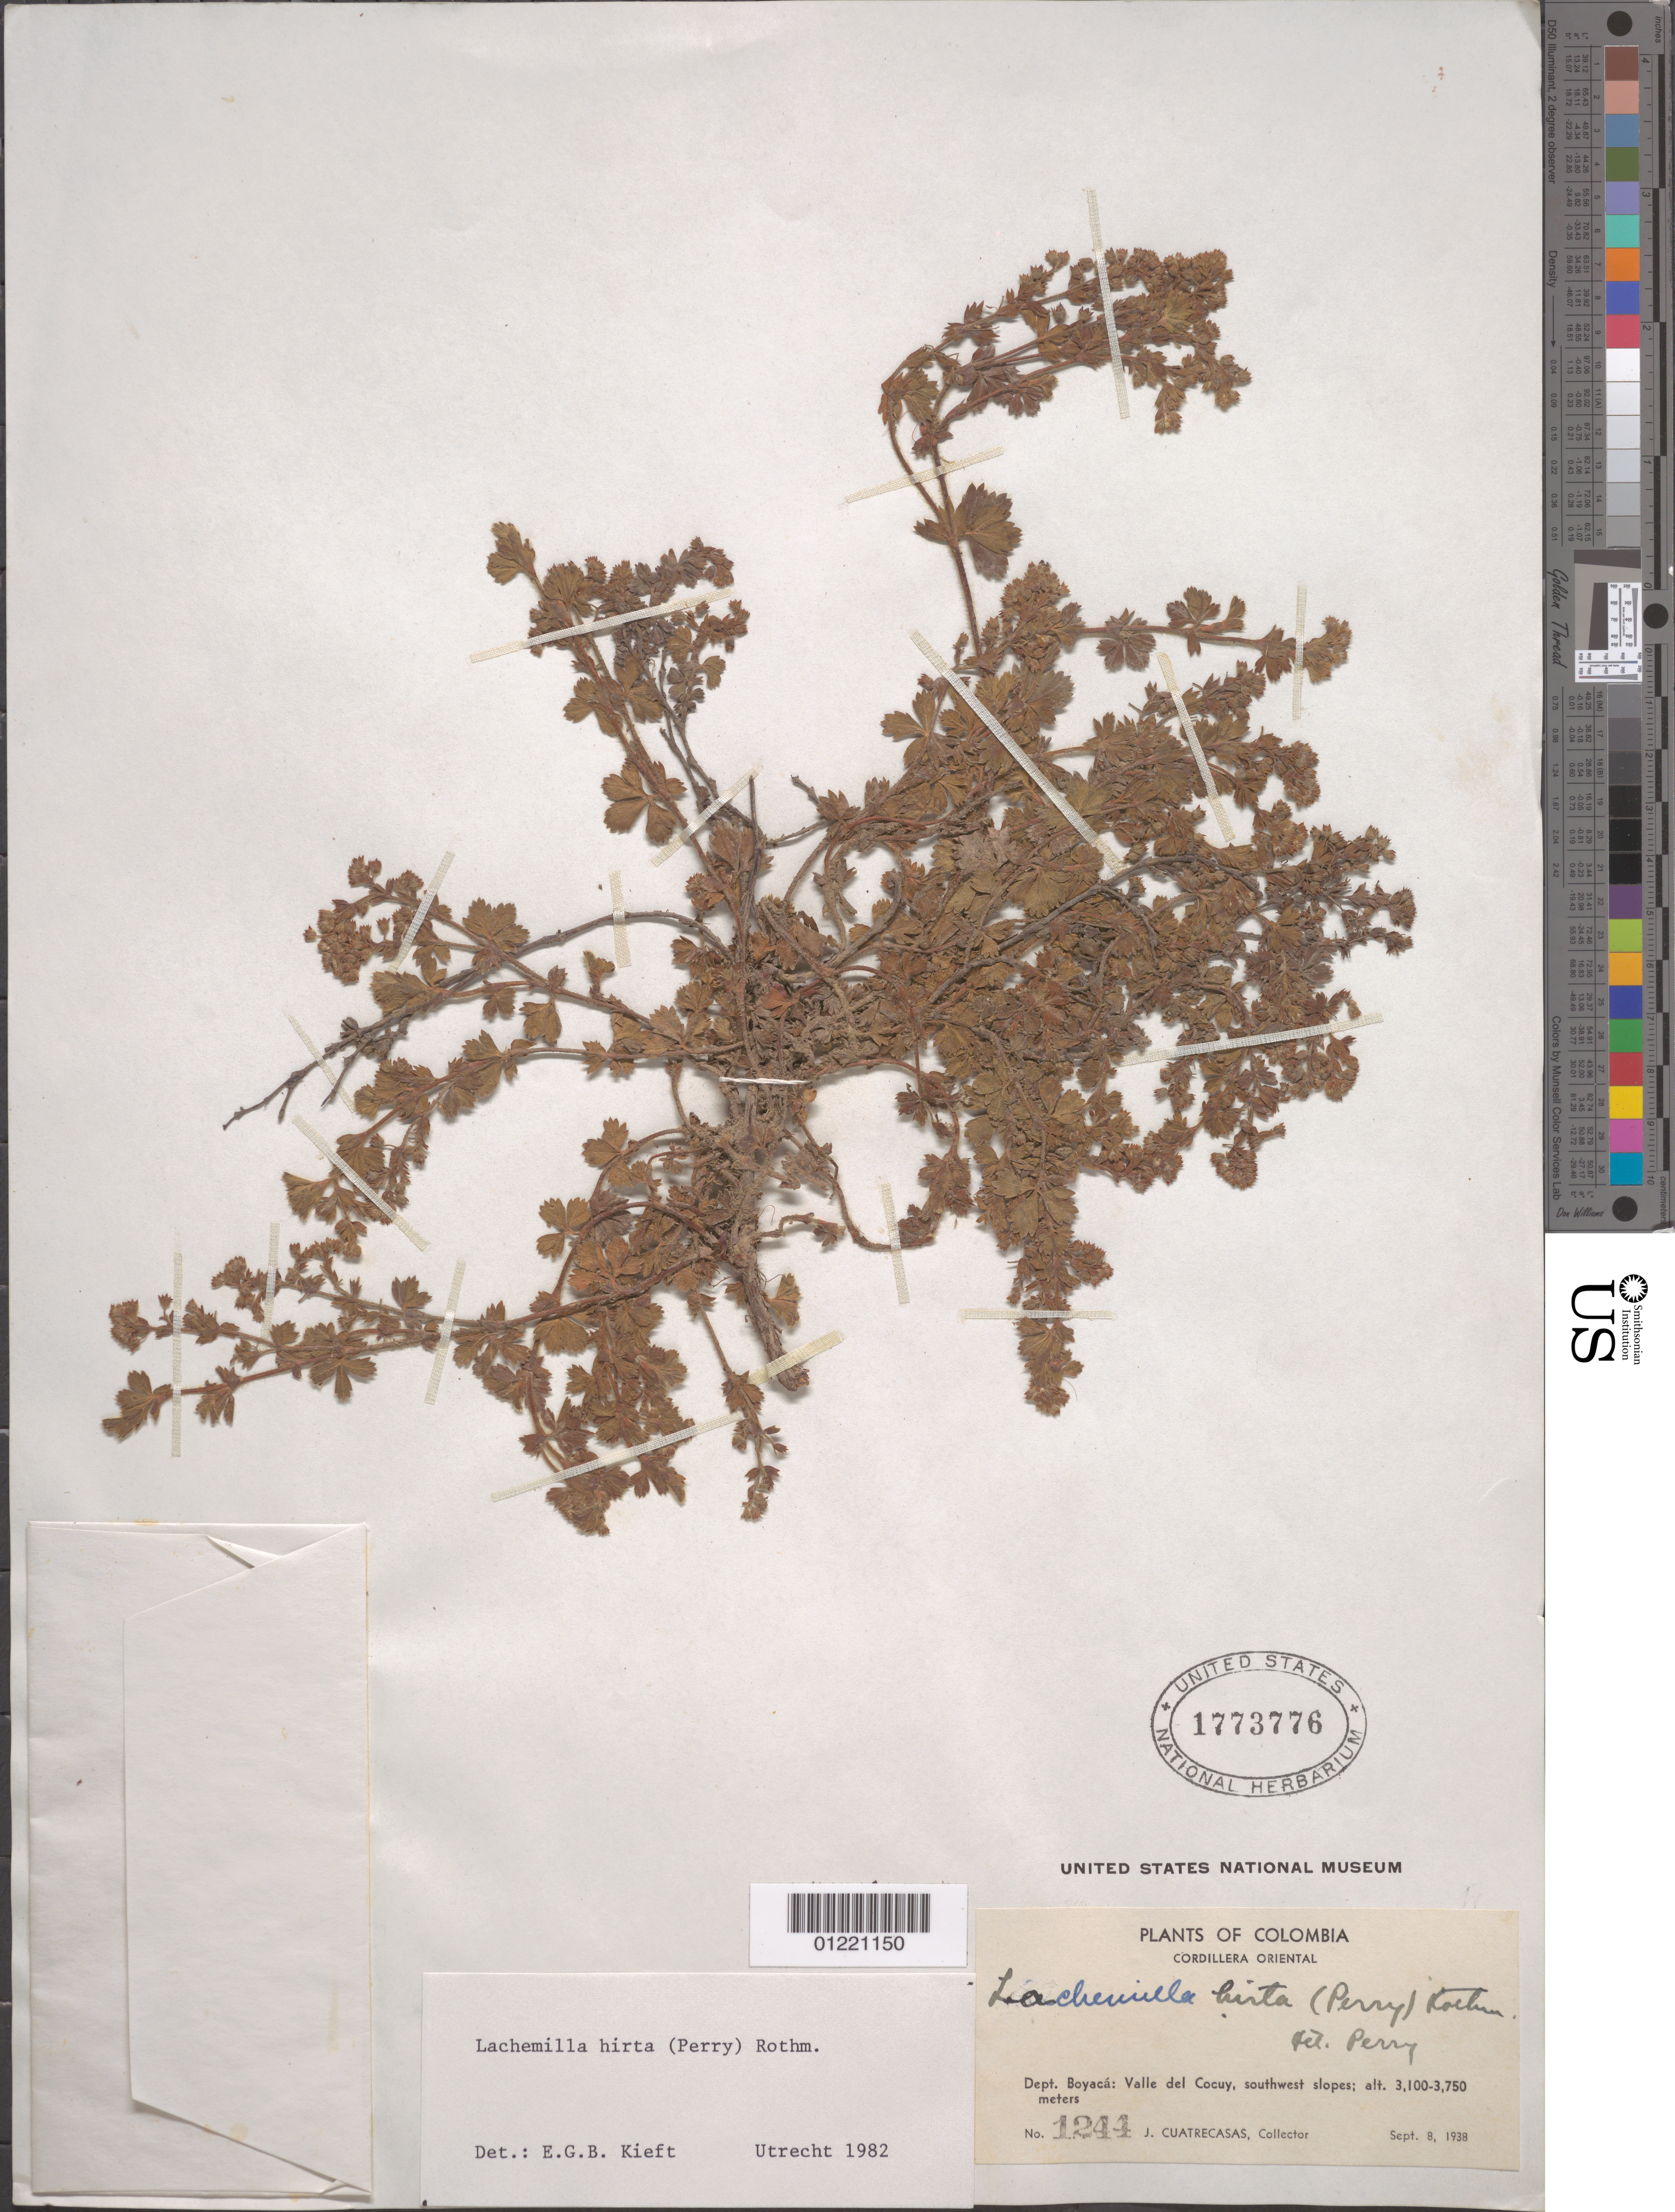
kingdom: Plantae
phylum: Tracheophyta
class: Magnoliopsida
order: Rosales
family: Rosaceae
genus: Lachemilla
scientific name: Lachemilla hirta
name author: (L.M. Perry) Rothm.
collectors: J. Cuatrecasas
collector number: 1244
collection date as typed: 08 Sep 1938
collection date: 1938-09-08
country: Colombia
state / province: Boyacá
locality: Valle del Cocuy, southwest slopes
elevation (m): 3100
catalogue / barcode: US 1773776